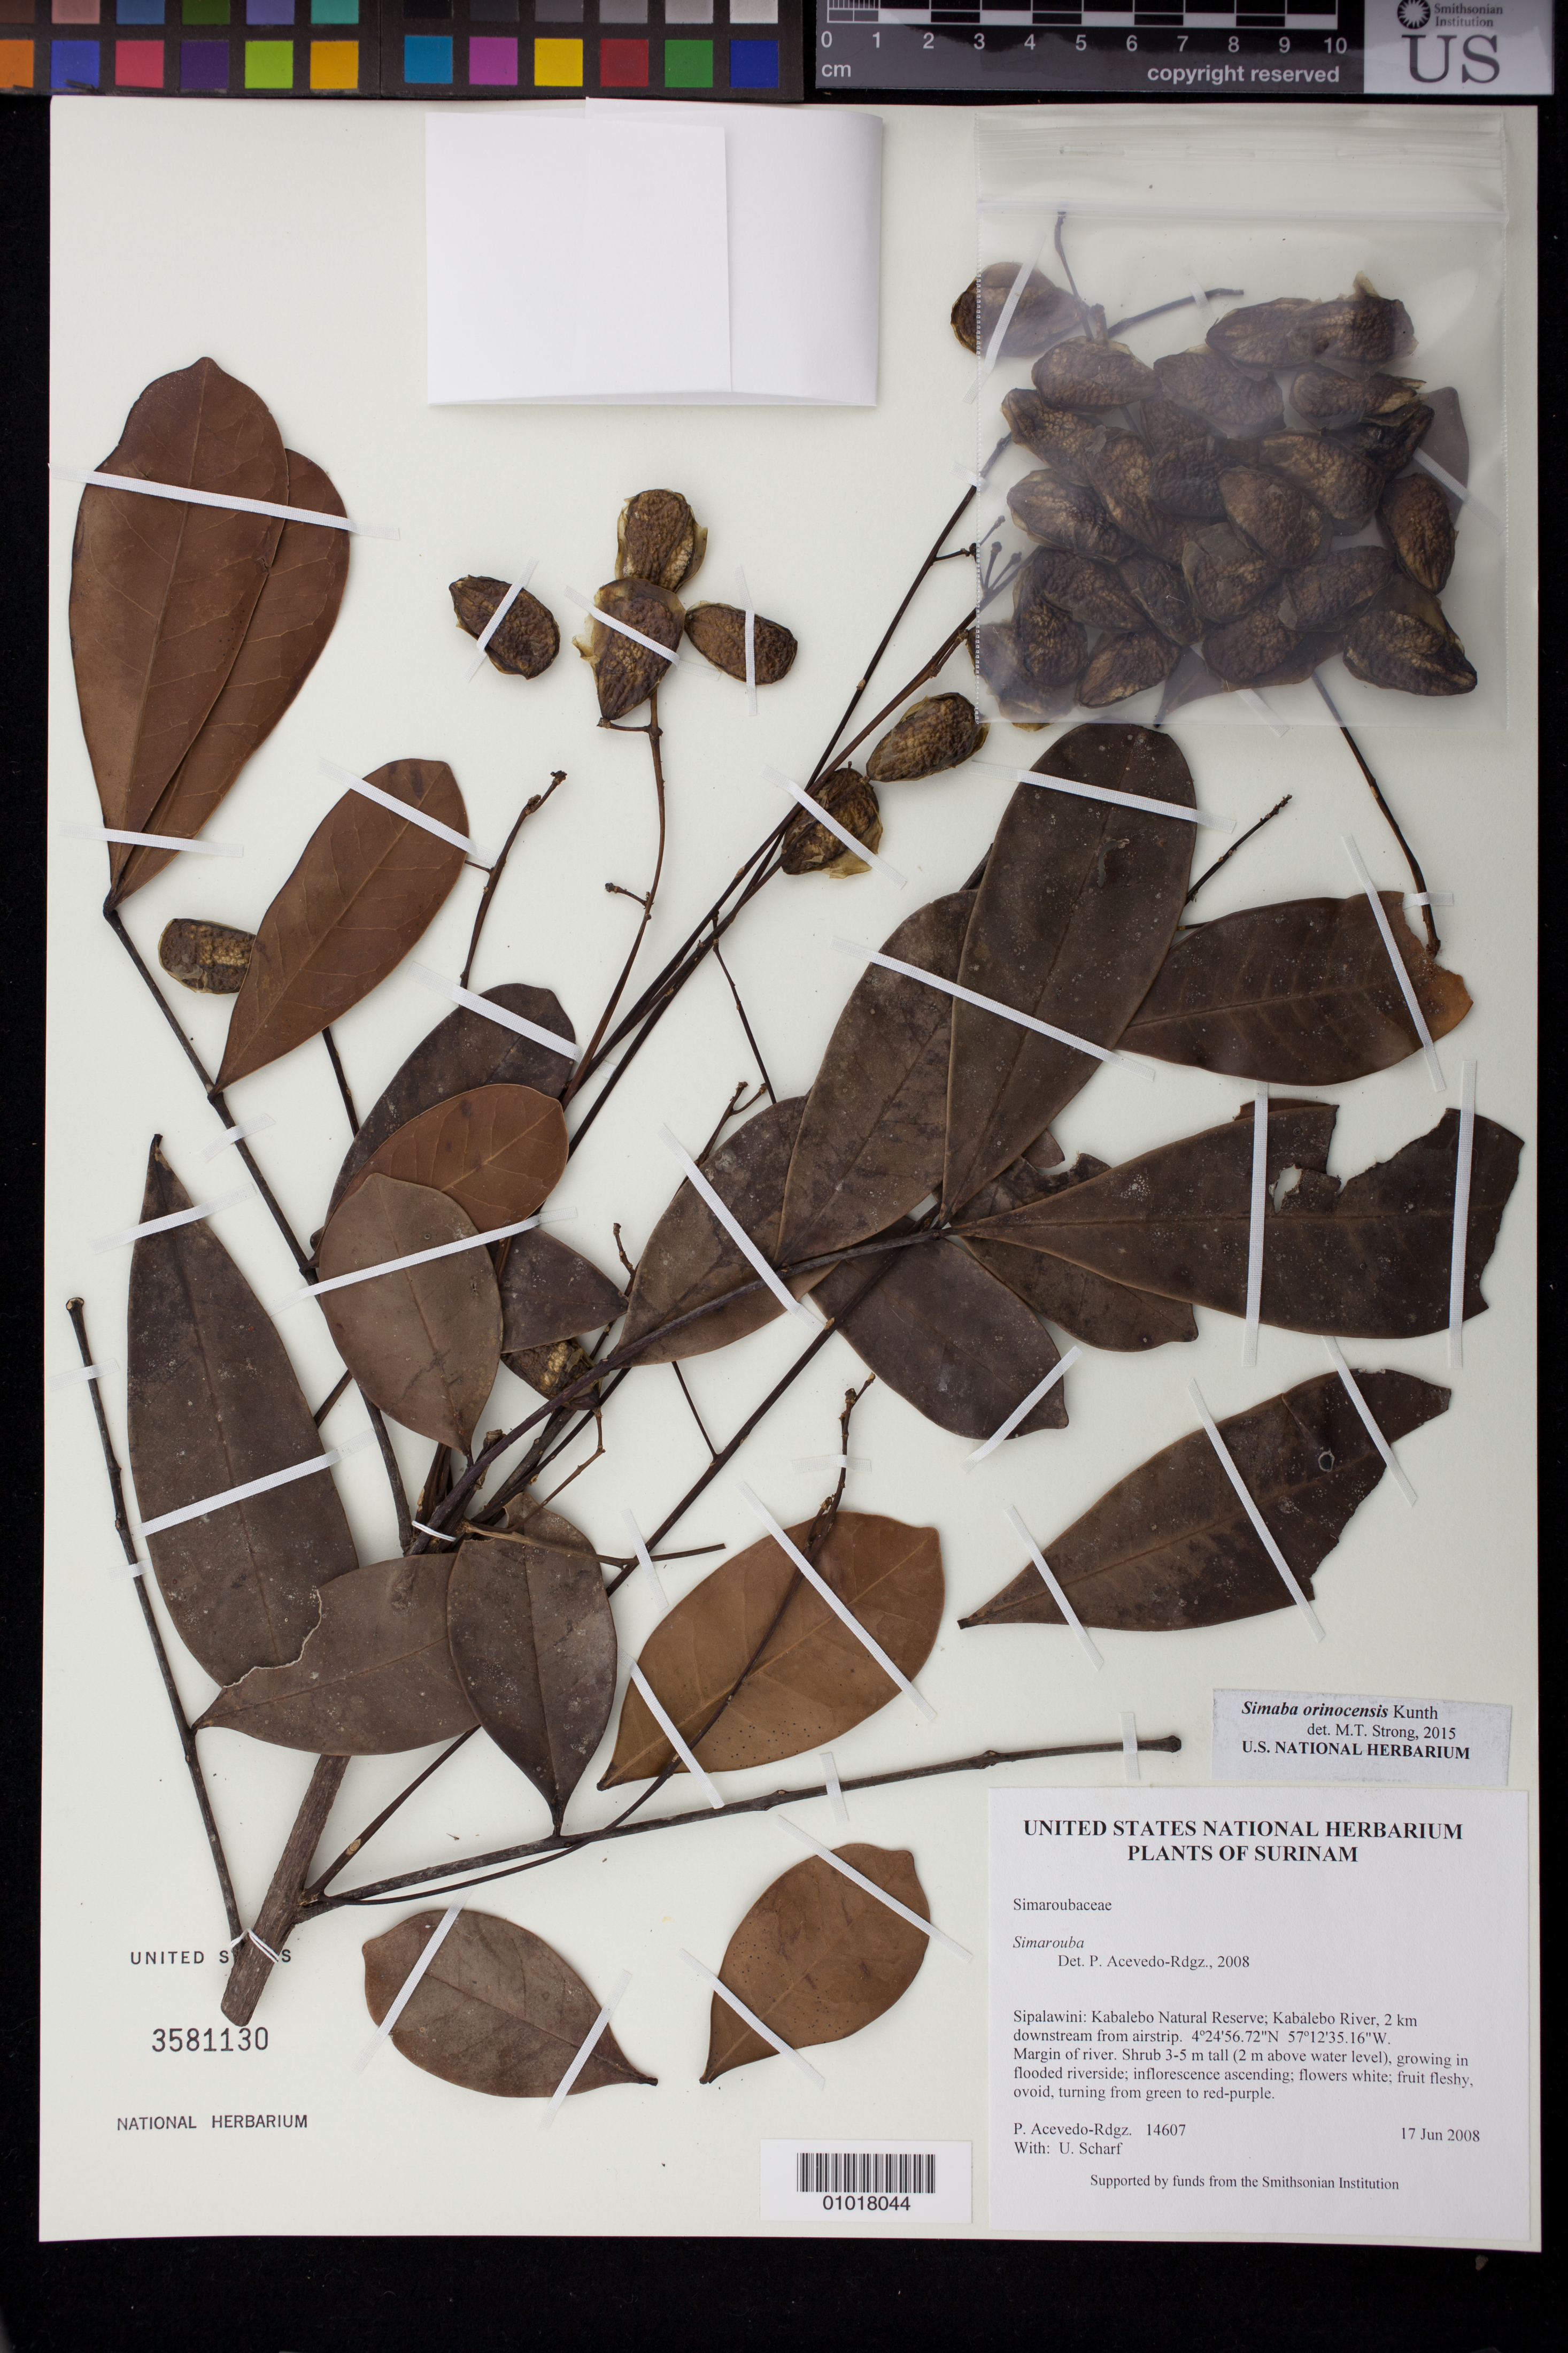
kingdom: Plantae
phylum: Tracheophyta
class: Magnoliopsida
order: Sapindales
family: Simaroubaceae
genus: Simaba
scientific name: Simaba orinocensis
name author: Kunth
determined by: Strong, M. T., (US), Smithsonian Institution - National Museum of Natural History (UNITED STATES)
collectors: P. Acevedo-Rodr. & U. Scharf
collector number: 14607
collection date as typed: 17 Jun 2008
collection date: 2008-06-17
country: Suriname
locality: Sipalawini: Kabalebo Natural Reserve; Kabalebo River, 2 km downstream from airstrip.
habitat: Margin of river.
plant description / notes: US, NY, MO, K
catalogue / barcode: US 3581130